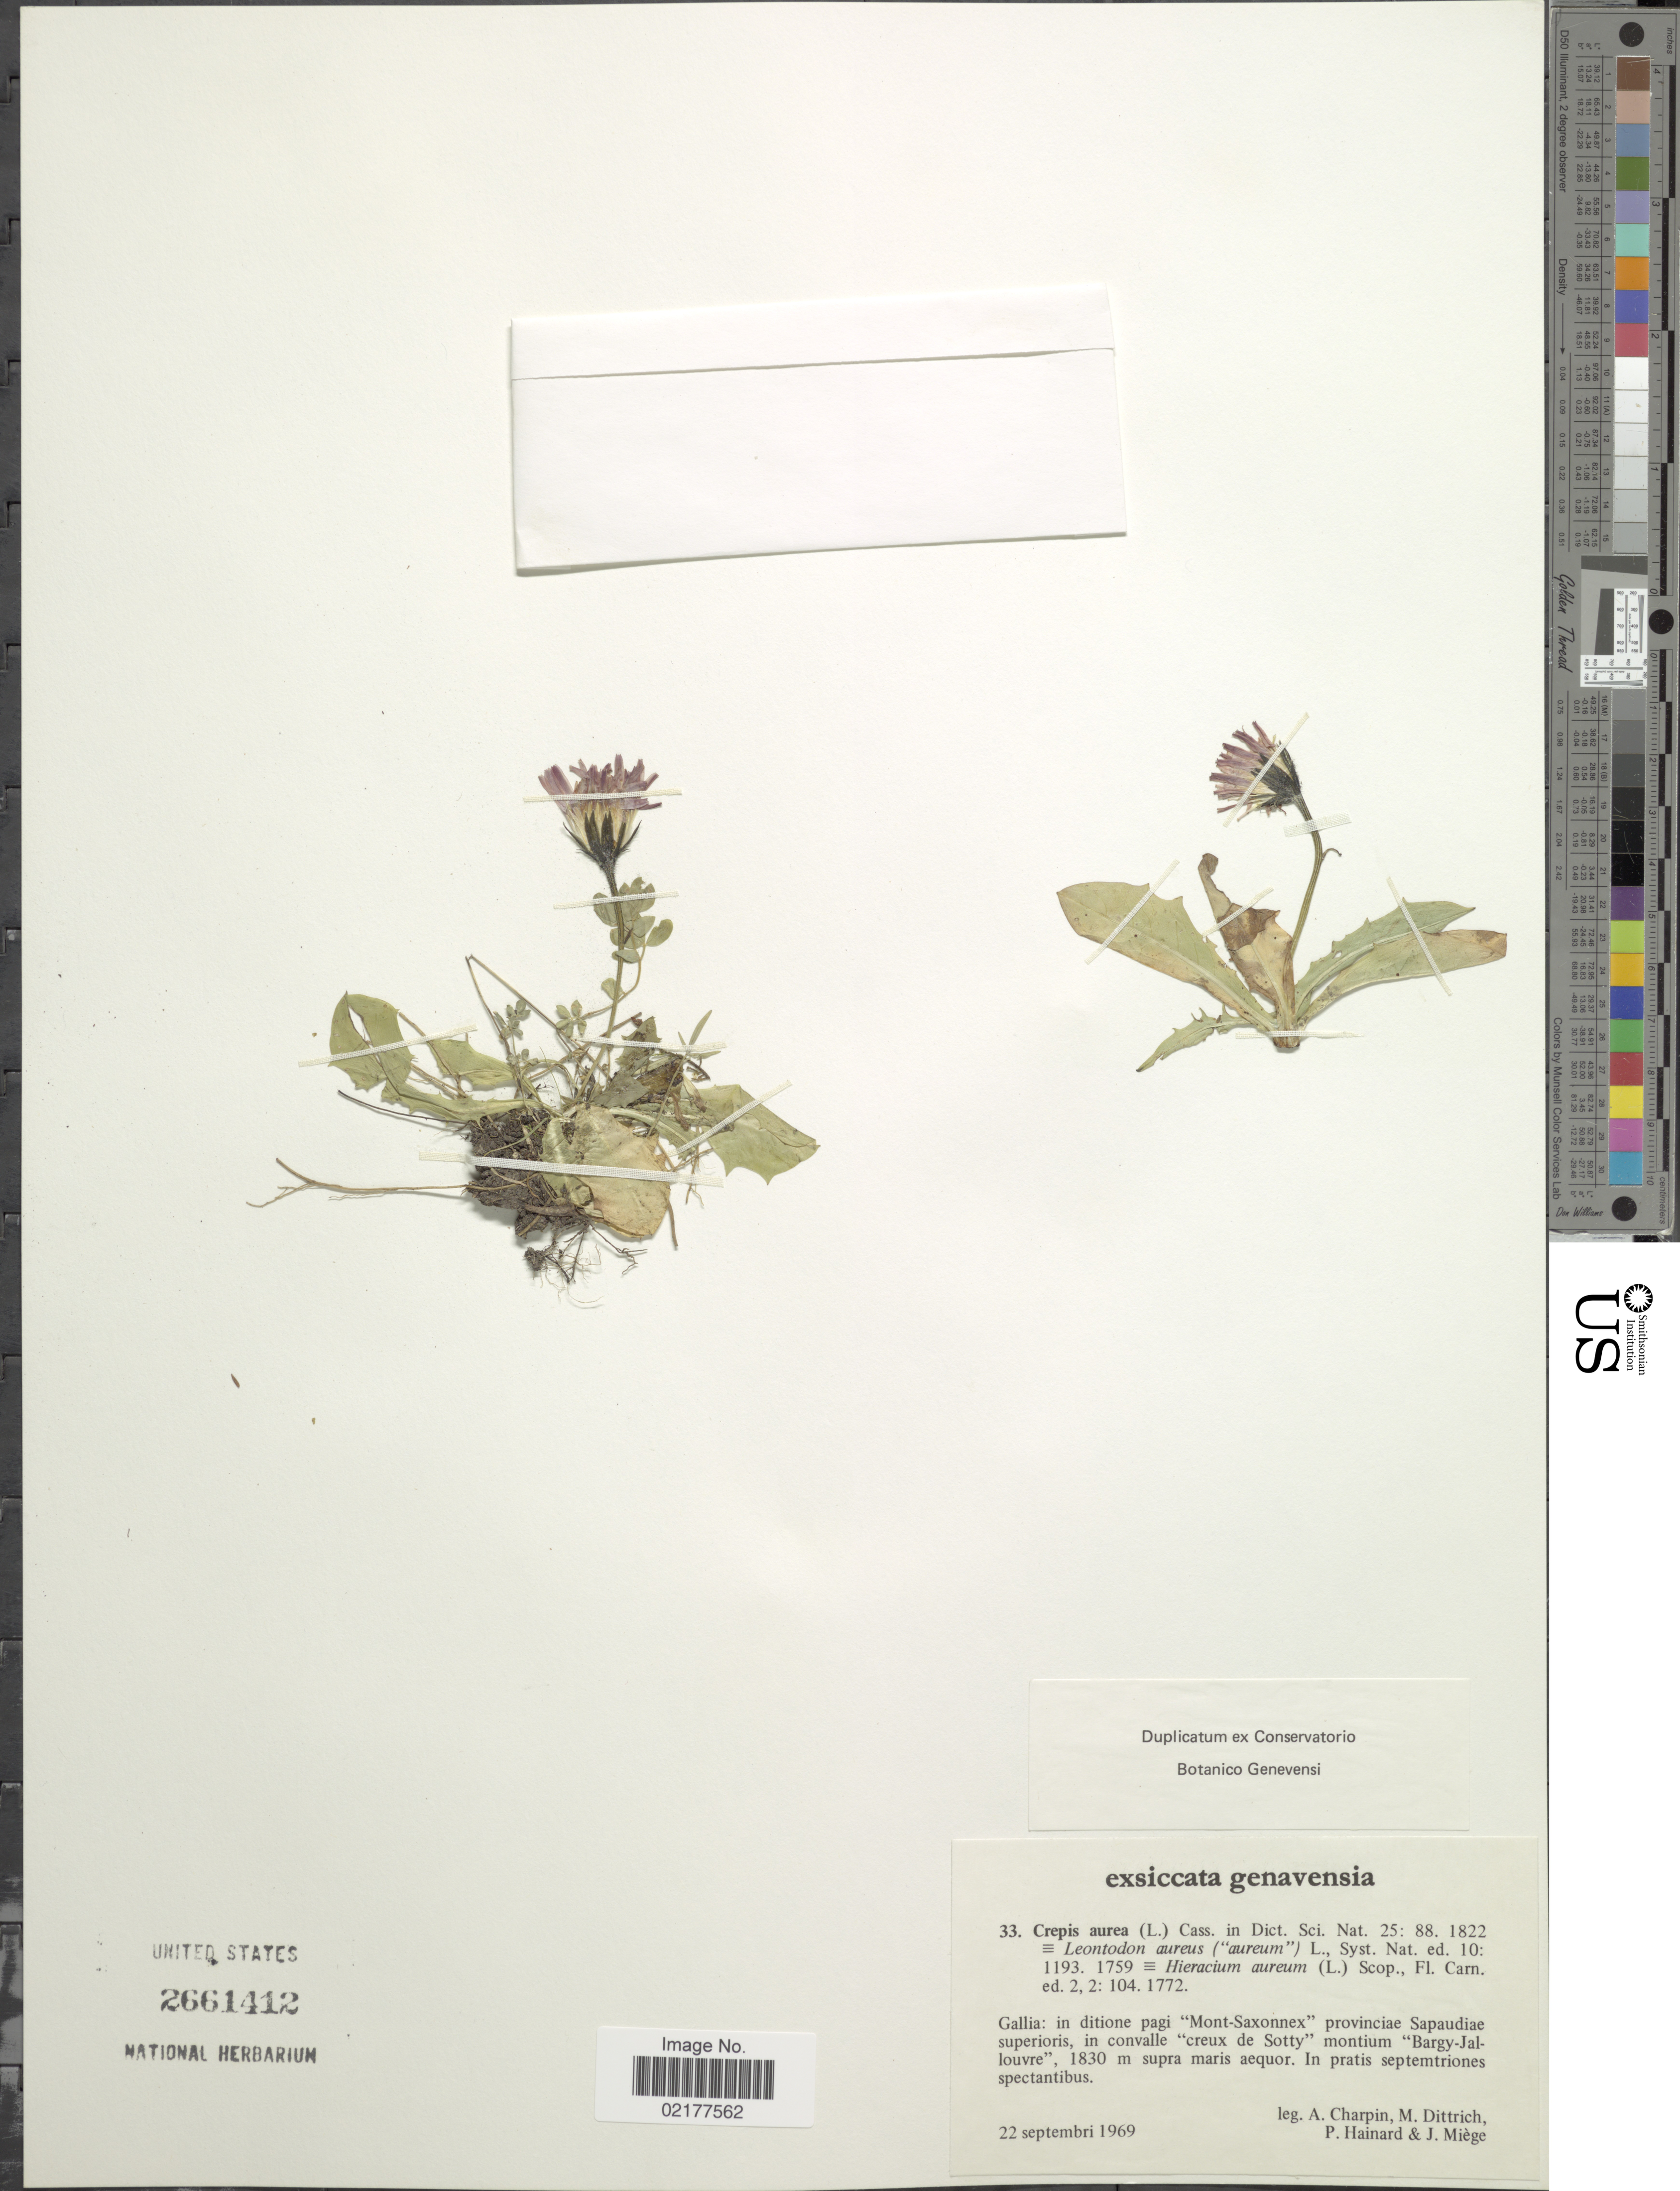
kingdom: Plantae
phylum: Tracheophyta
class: Magnoliopsida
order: Asterales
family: Asteraceae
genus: Crepis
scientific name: Crepis aurea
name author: (L.) Cass.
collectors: A. Charpin, M. Dittrich, P. Hainard & J. Miége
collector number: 33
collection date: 1969-09-22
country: France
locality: Gallia: in ditione pagi "Mont-Saxonnex" provinciae Sapaudiae superioris, in convalle "creux de Sotty" montium "Bargy-Jallouvre"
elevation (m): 1830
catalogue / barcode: US 2661412